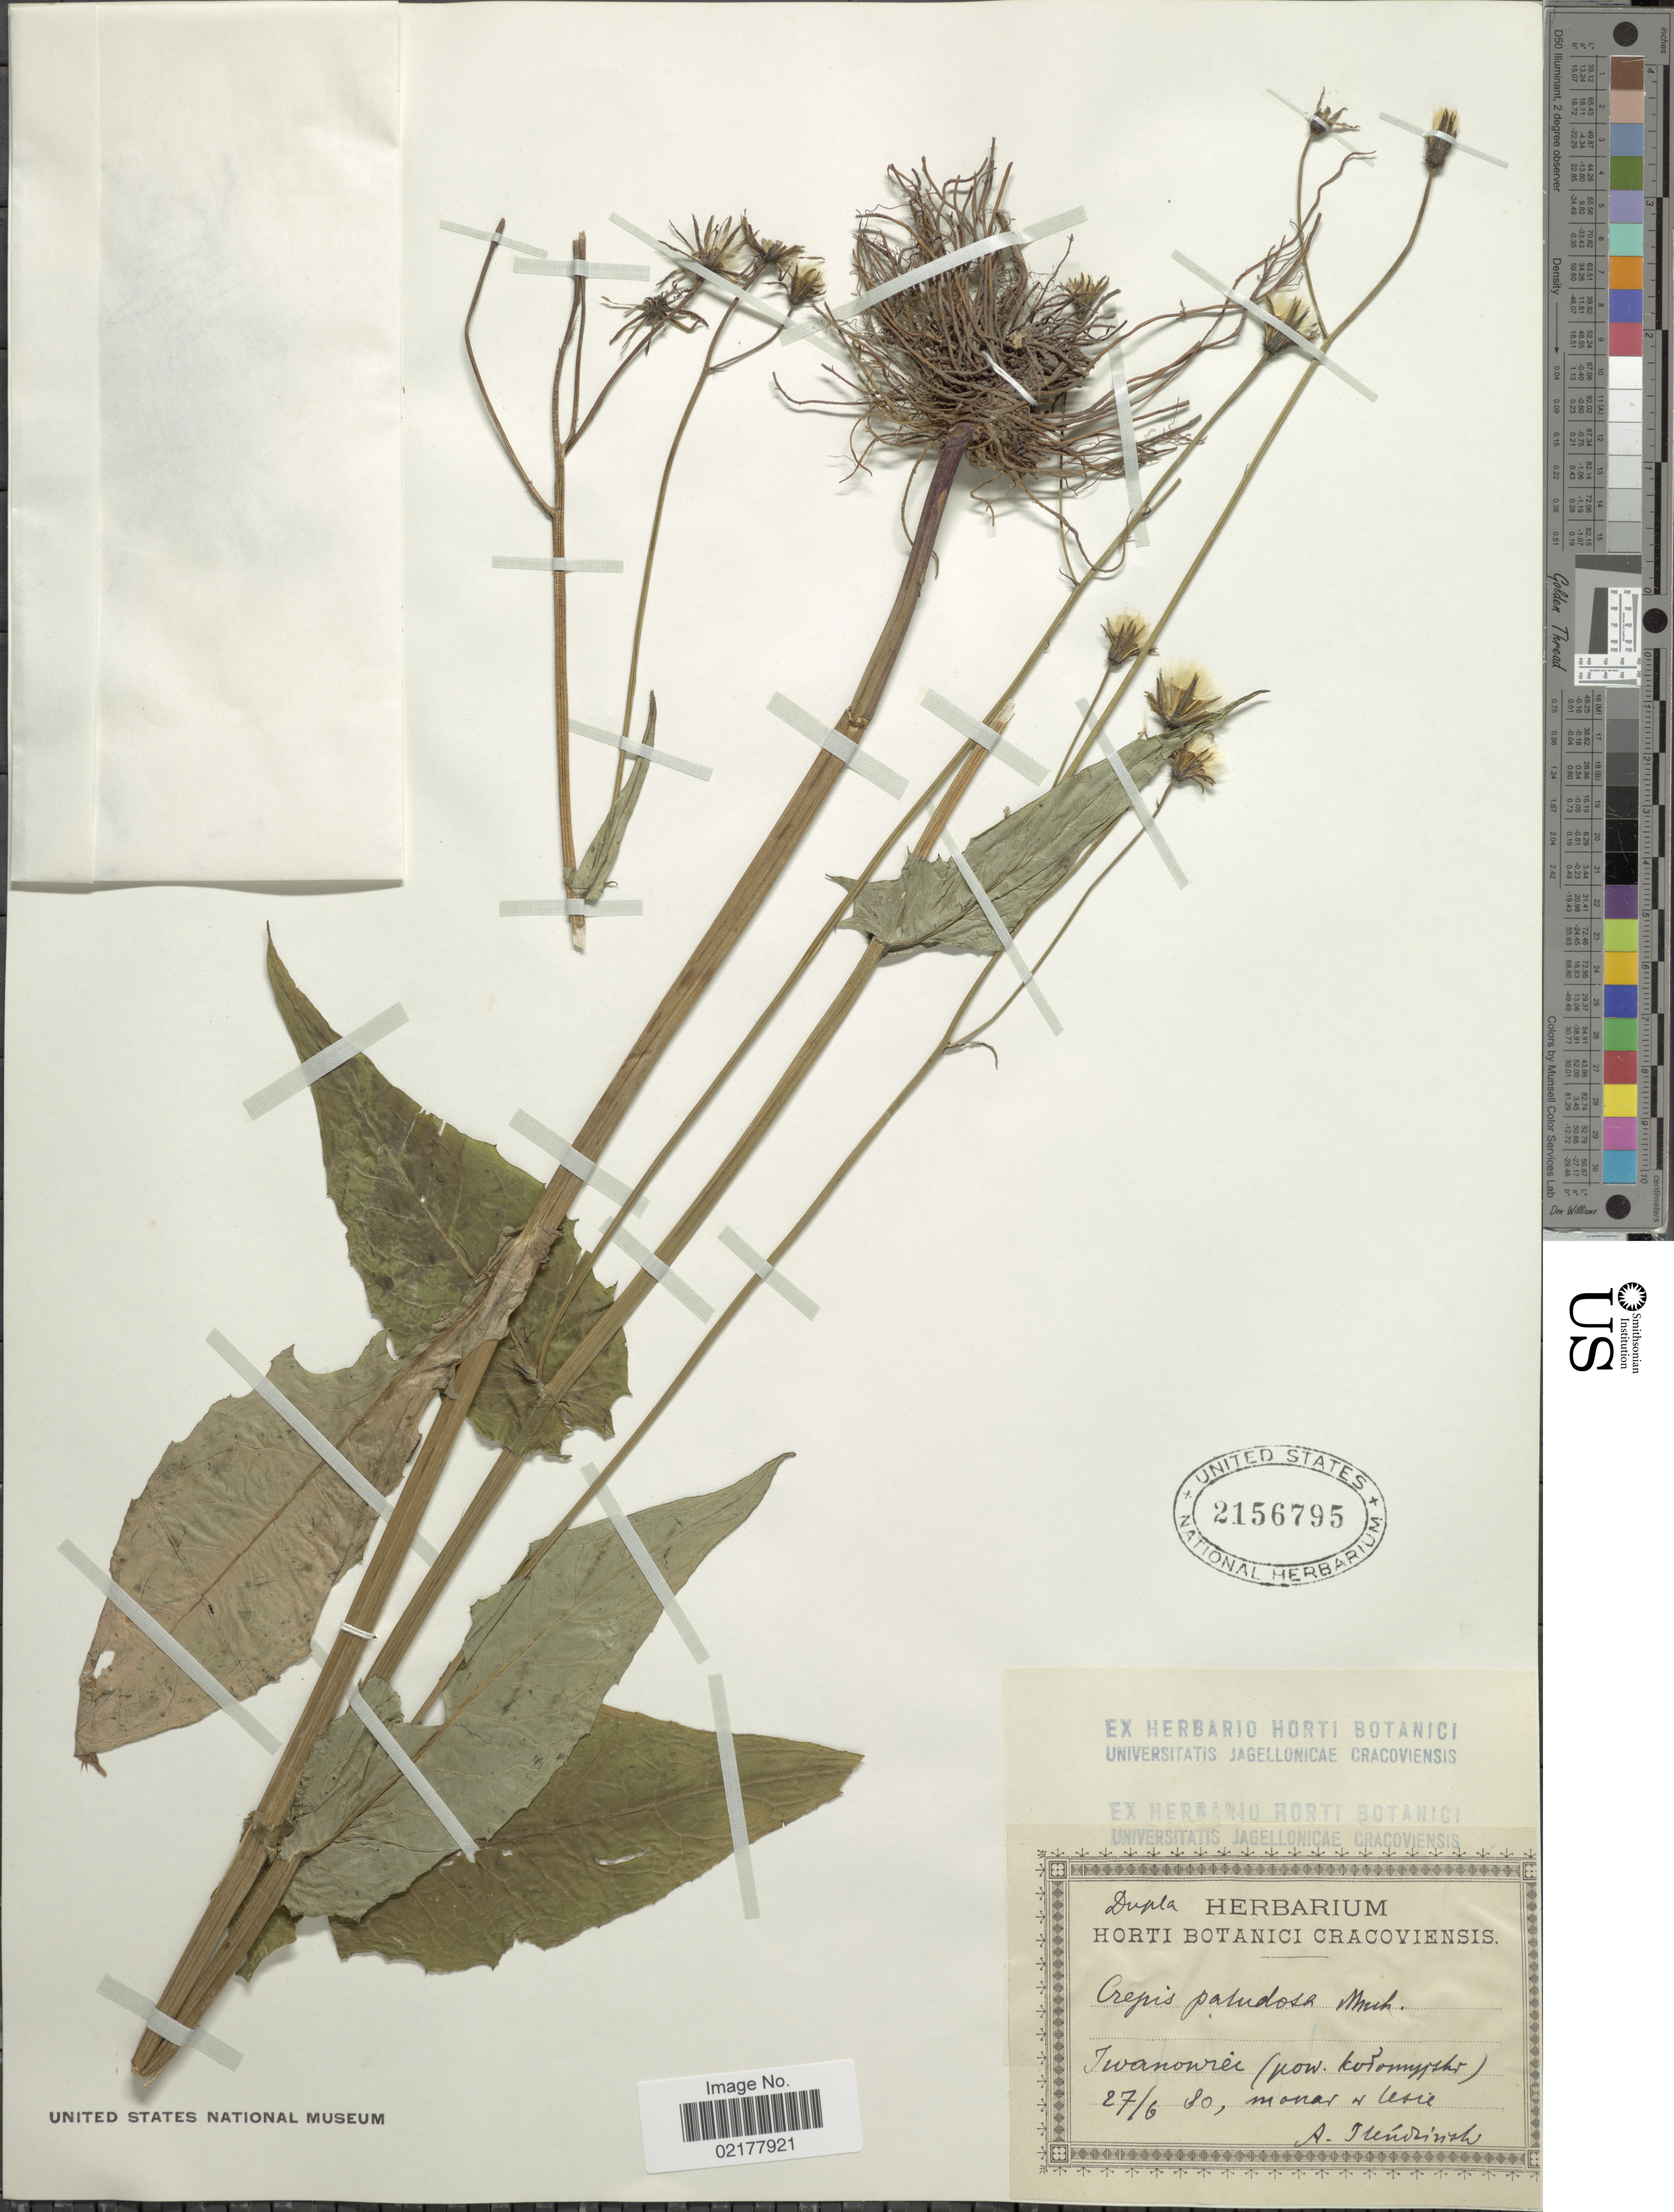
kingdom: Plantae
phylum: Tracheophyta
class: Magnoliopsida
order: Asterales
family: Asteraceae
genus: Crepis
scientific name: Crepis paludosa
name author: (L.) Moench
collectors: A. Hendinsh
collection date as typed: Transcribed d/m/y: 27/6/80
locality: Iwanowiec (prov. kolomyzkr) [interpreted]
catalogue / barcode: US 2156795